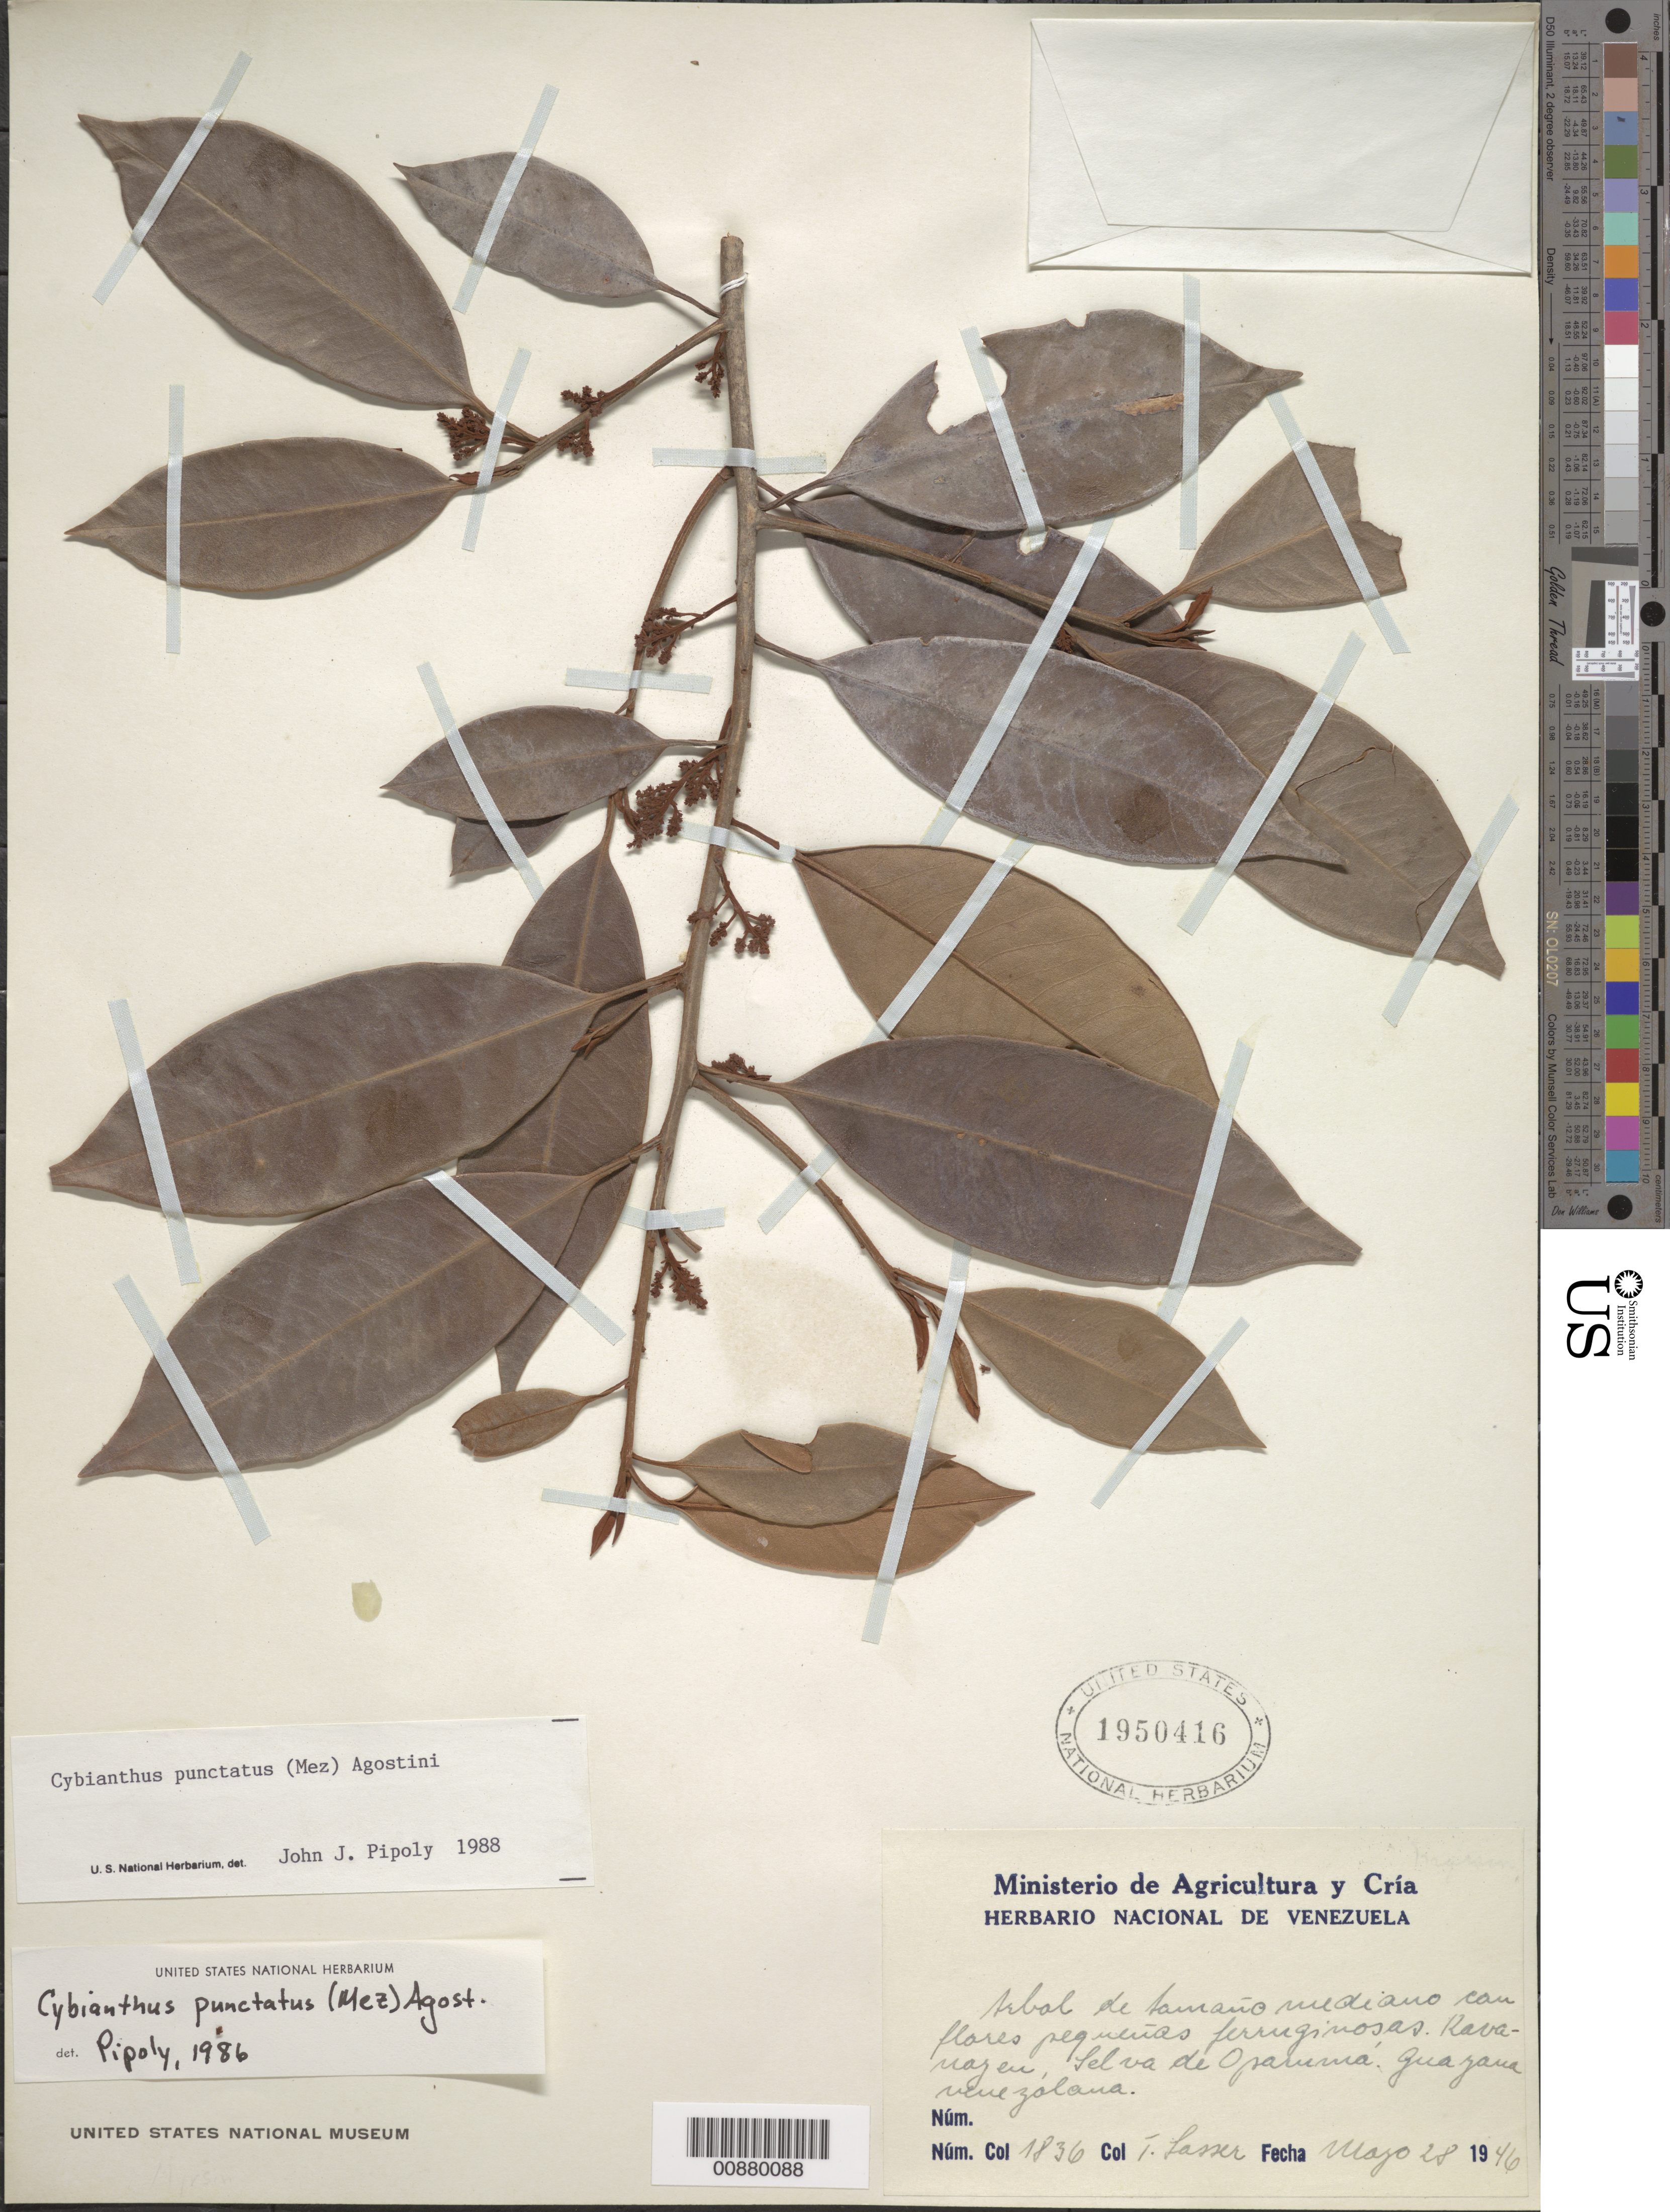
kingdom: Plantae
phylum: Tracheophyta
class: Magnoliopsida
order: Ericales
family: Primulaceae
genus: Cybianthus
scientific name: Cybianthus punctatus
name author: (Mez) G. Agostini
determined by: Pipoly, J. J., III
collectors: T. Lasser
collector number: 1836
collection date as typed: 28-May-46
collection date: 1946-05-28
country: Venezuela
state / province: Bolívar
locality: Kavanayén, Selva de Oparumá, Guayana Venezolana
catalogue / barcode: US 1950416